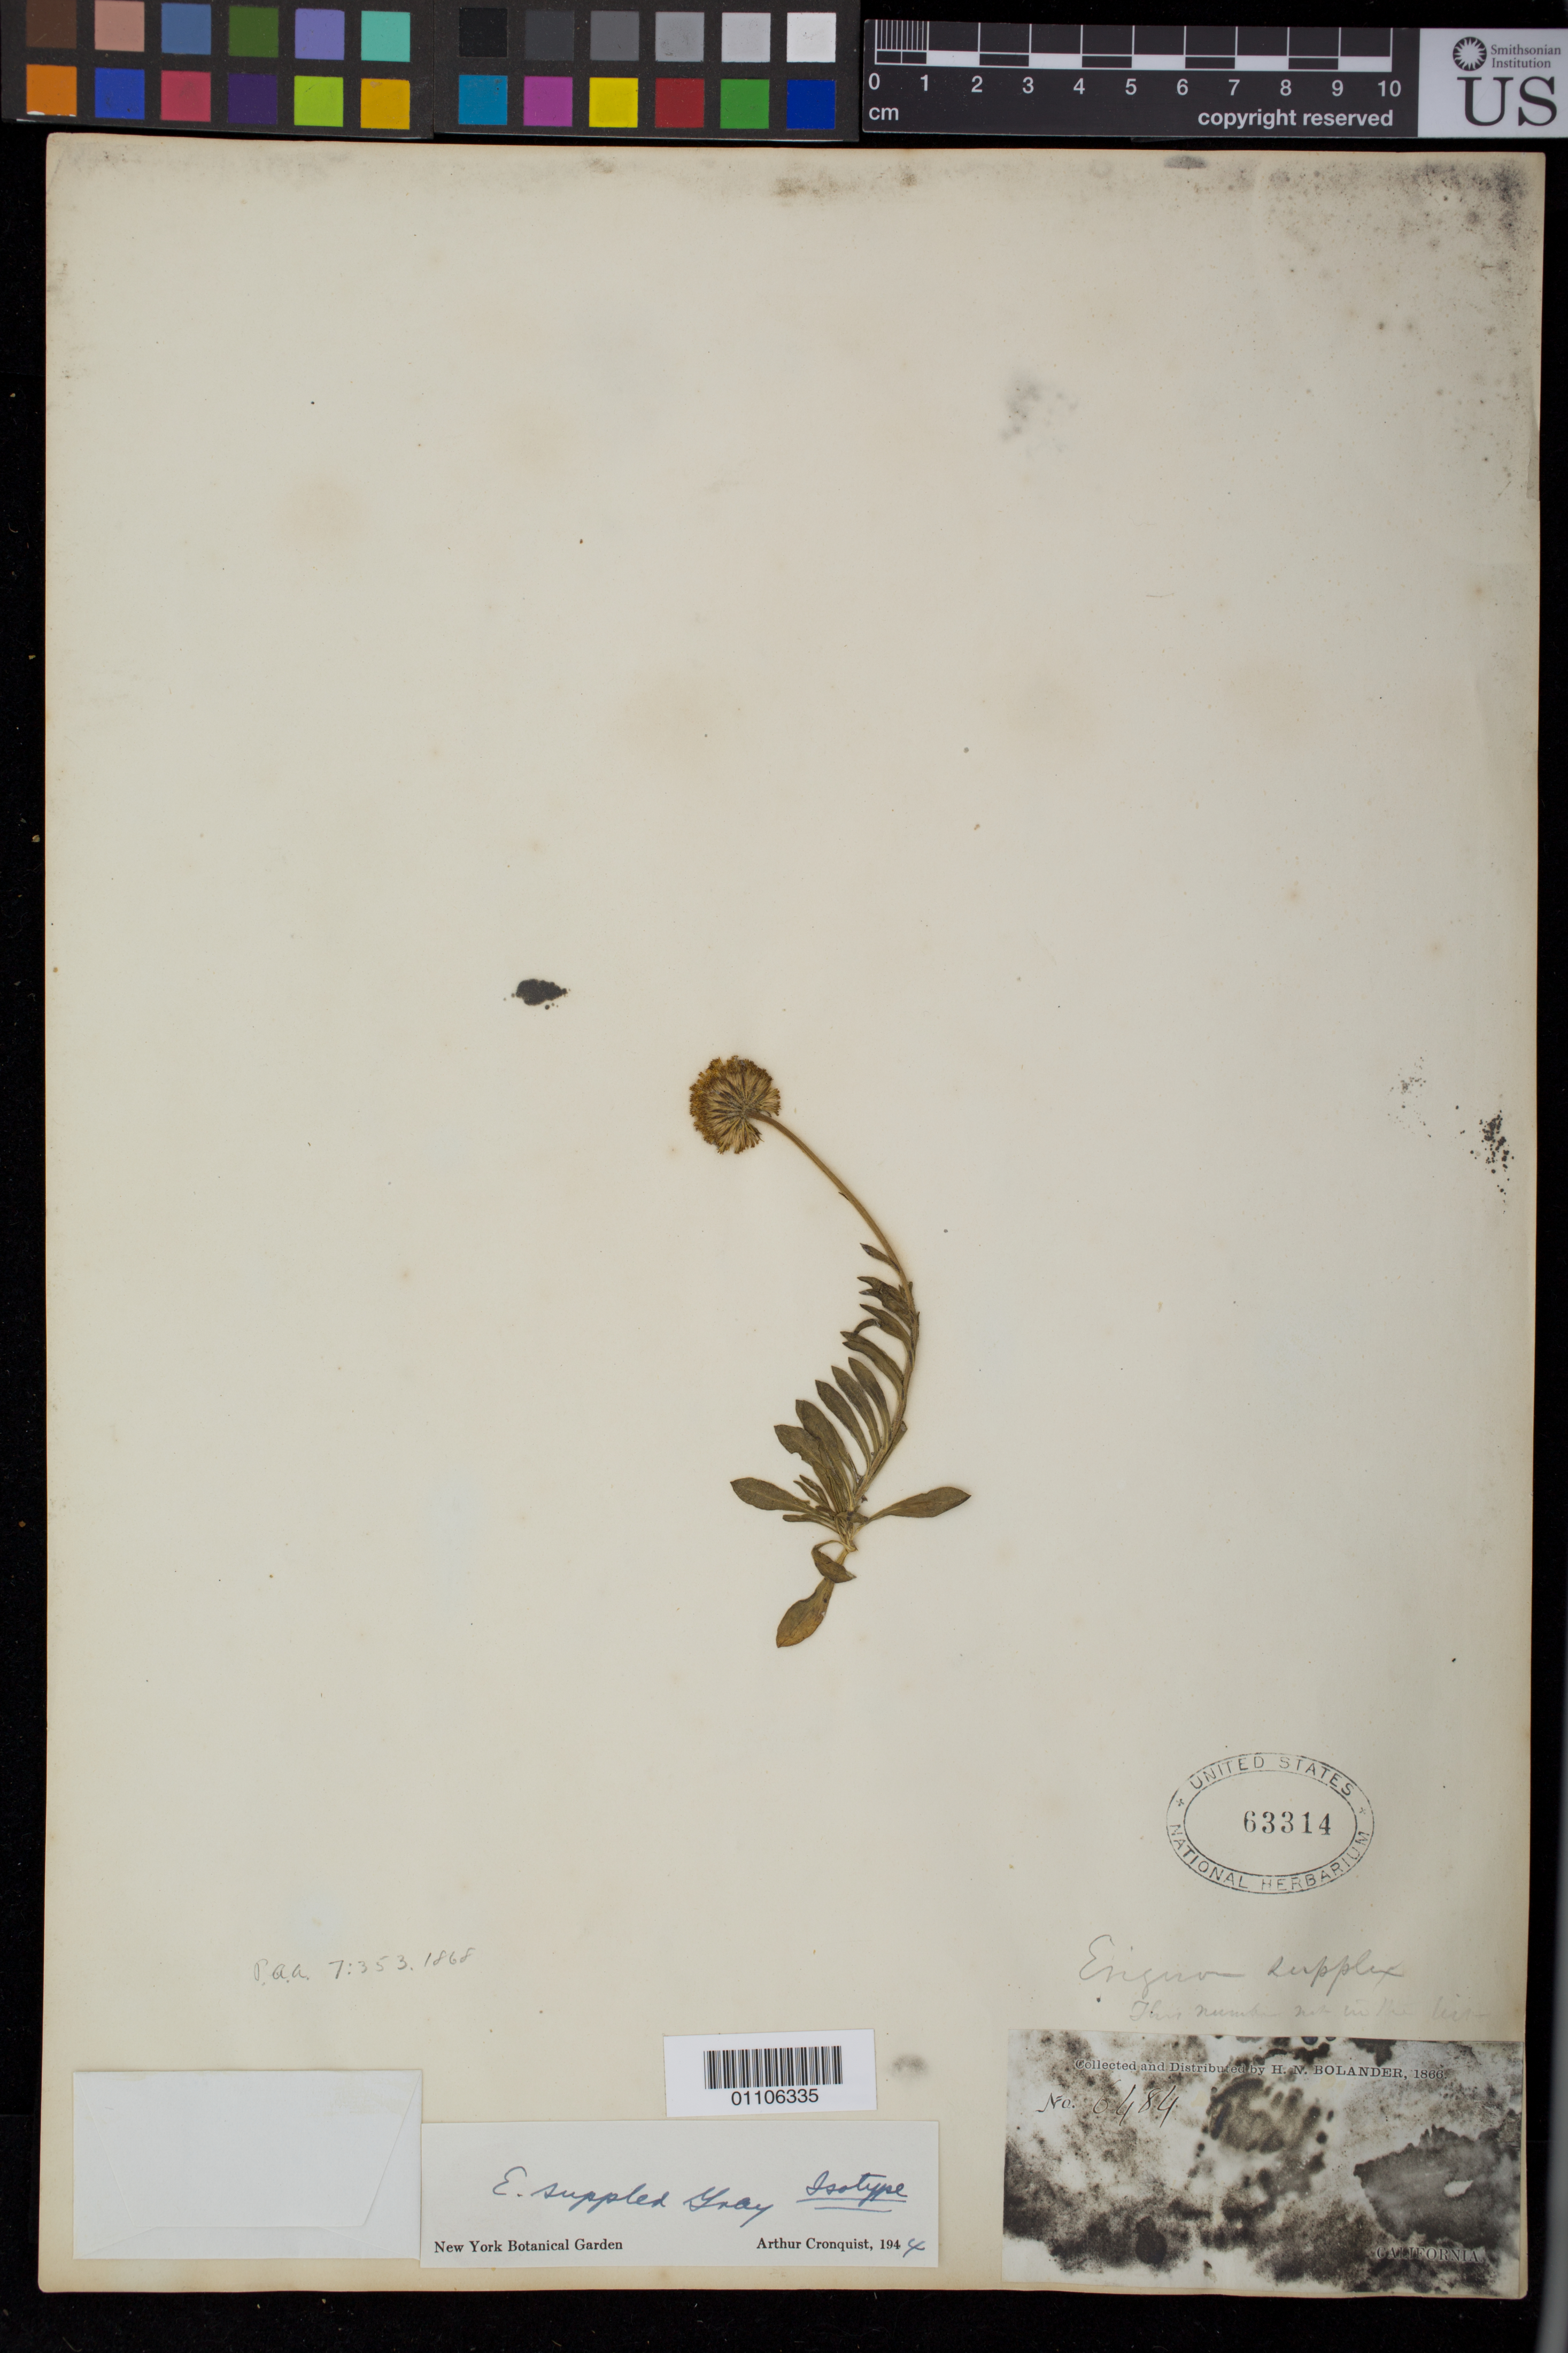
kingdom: Plantae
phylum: Tracheophyta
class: Magnoliopsida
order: Asterales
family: Asteraceae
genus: Erigeron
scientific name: Erigeron supplex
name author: A. Gray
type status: Possible Type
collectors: H. Bolander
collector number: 6484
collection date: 1866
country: United States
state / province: California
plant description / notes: Probably collected for Geological Survey of California, 1860-67. Annotated as "isotype" by A. Cronquist (1944); same number (6484) as a definite type of Erigeron supplex A. Gray but lacking any other data.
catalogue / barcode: US 63314